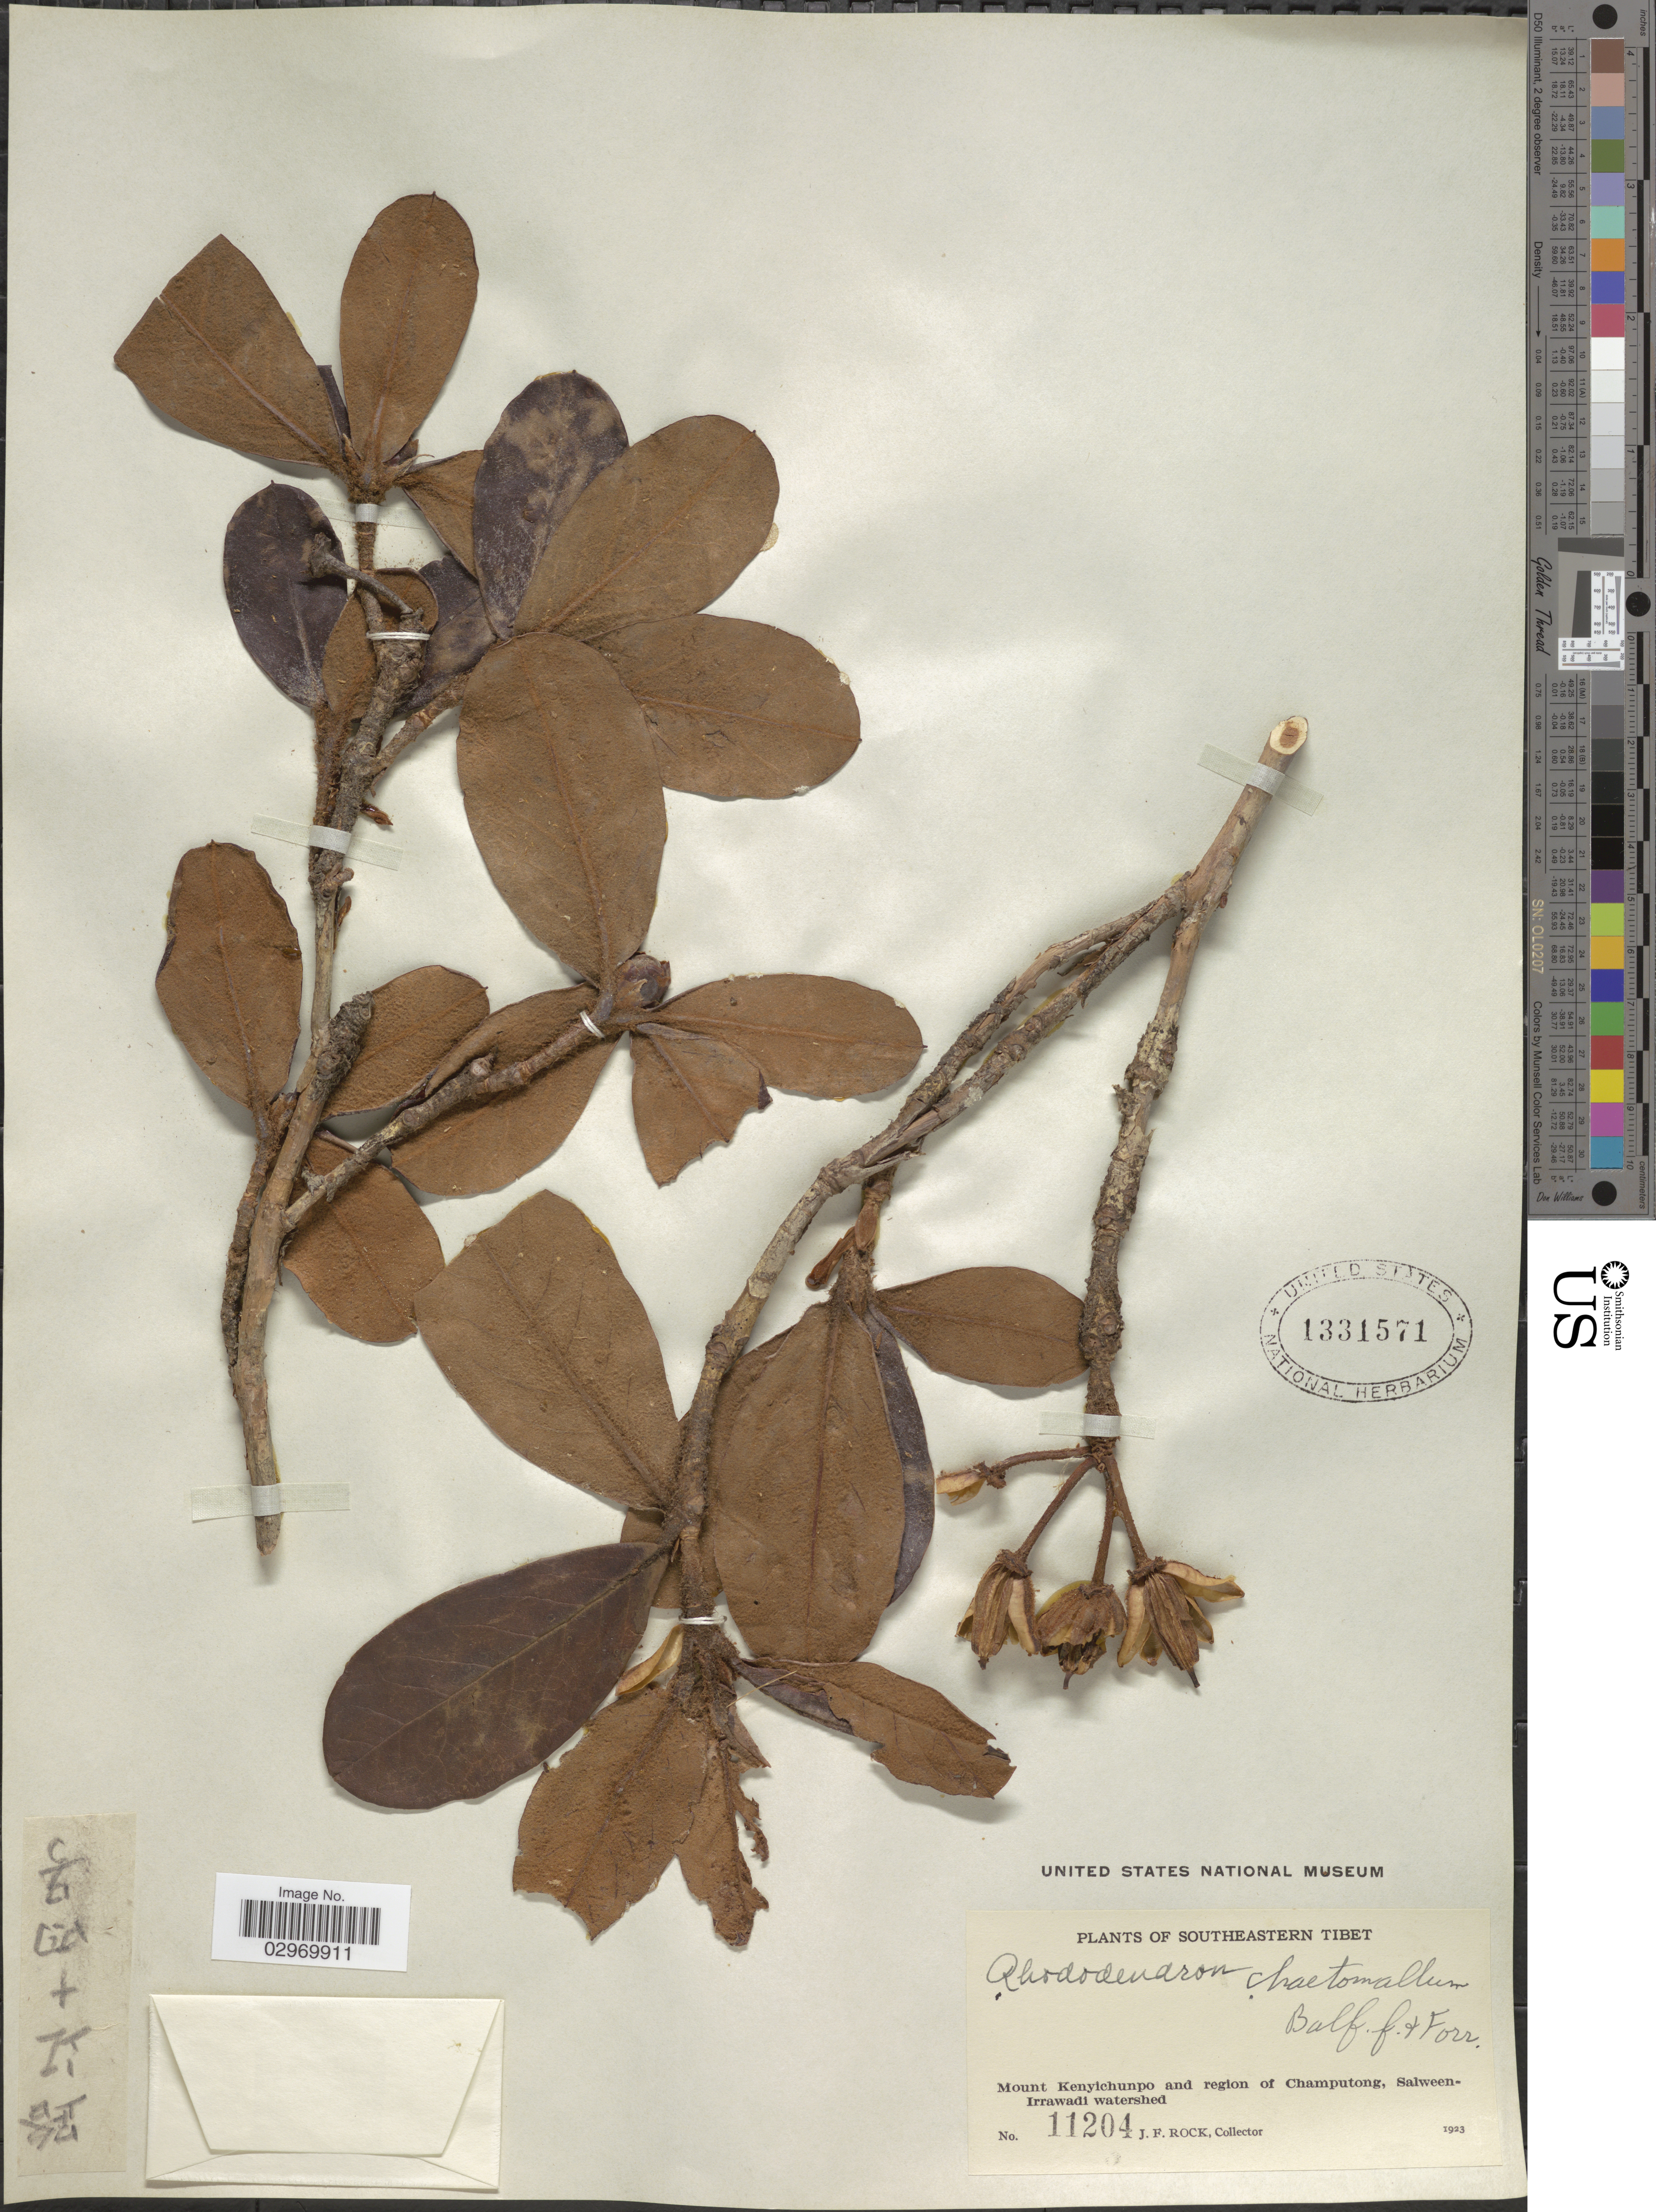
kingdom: Plantae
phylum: Tracheophyta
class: Magnoliopsida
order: Ericales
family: Ericaceae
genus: Rhododendron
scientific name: Rhododendron chaetomallum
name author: Balf. f. & Forrest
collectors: J. Rock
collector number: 11204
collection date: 1923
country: China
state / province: Xizang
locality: Southeastern Tibet, Mount Kenyichunpo and region of Champutong, Salween-Irrawadi watershed.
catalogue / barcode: US 1331571